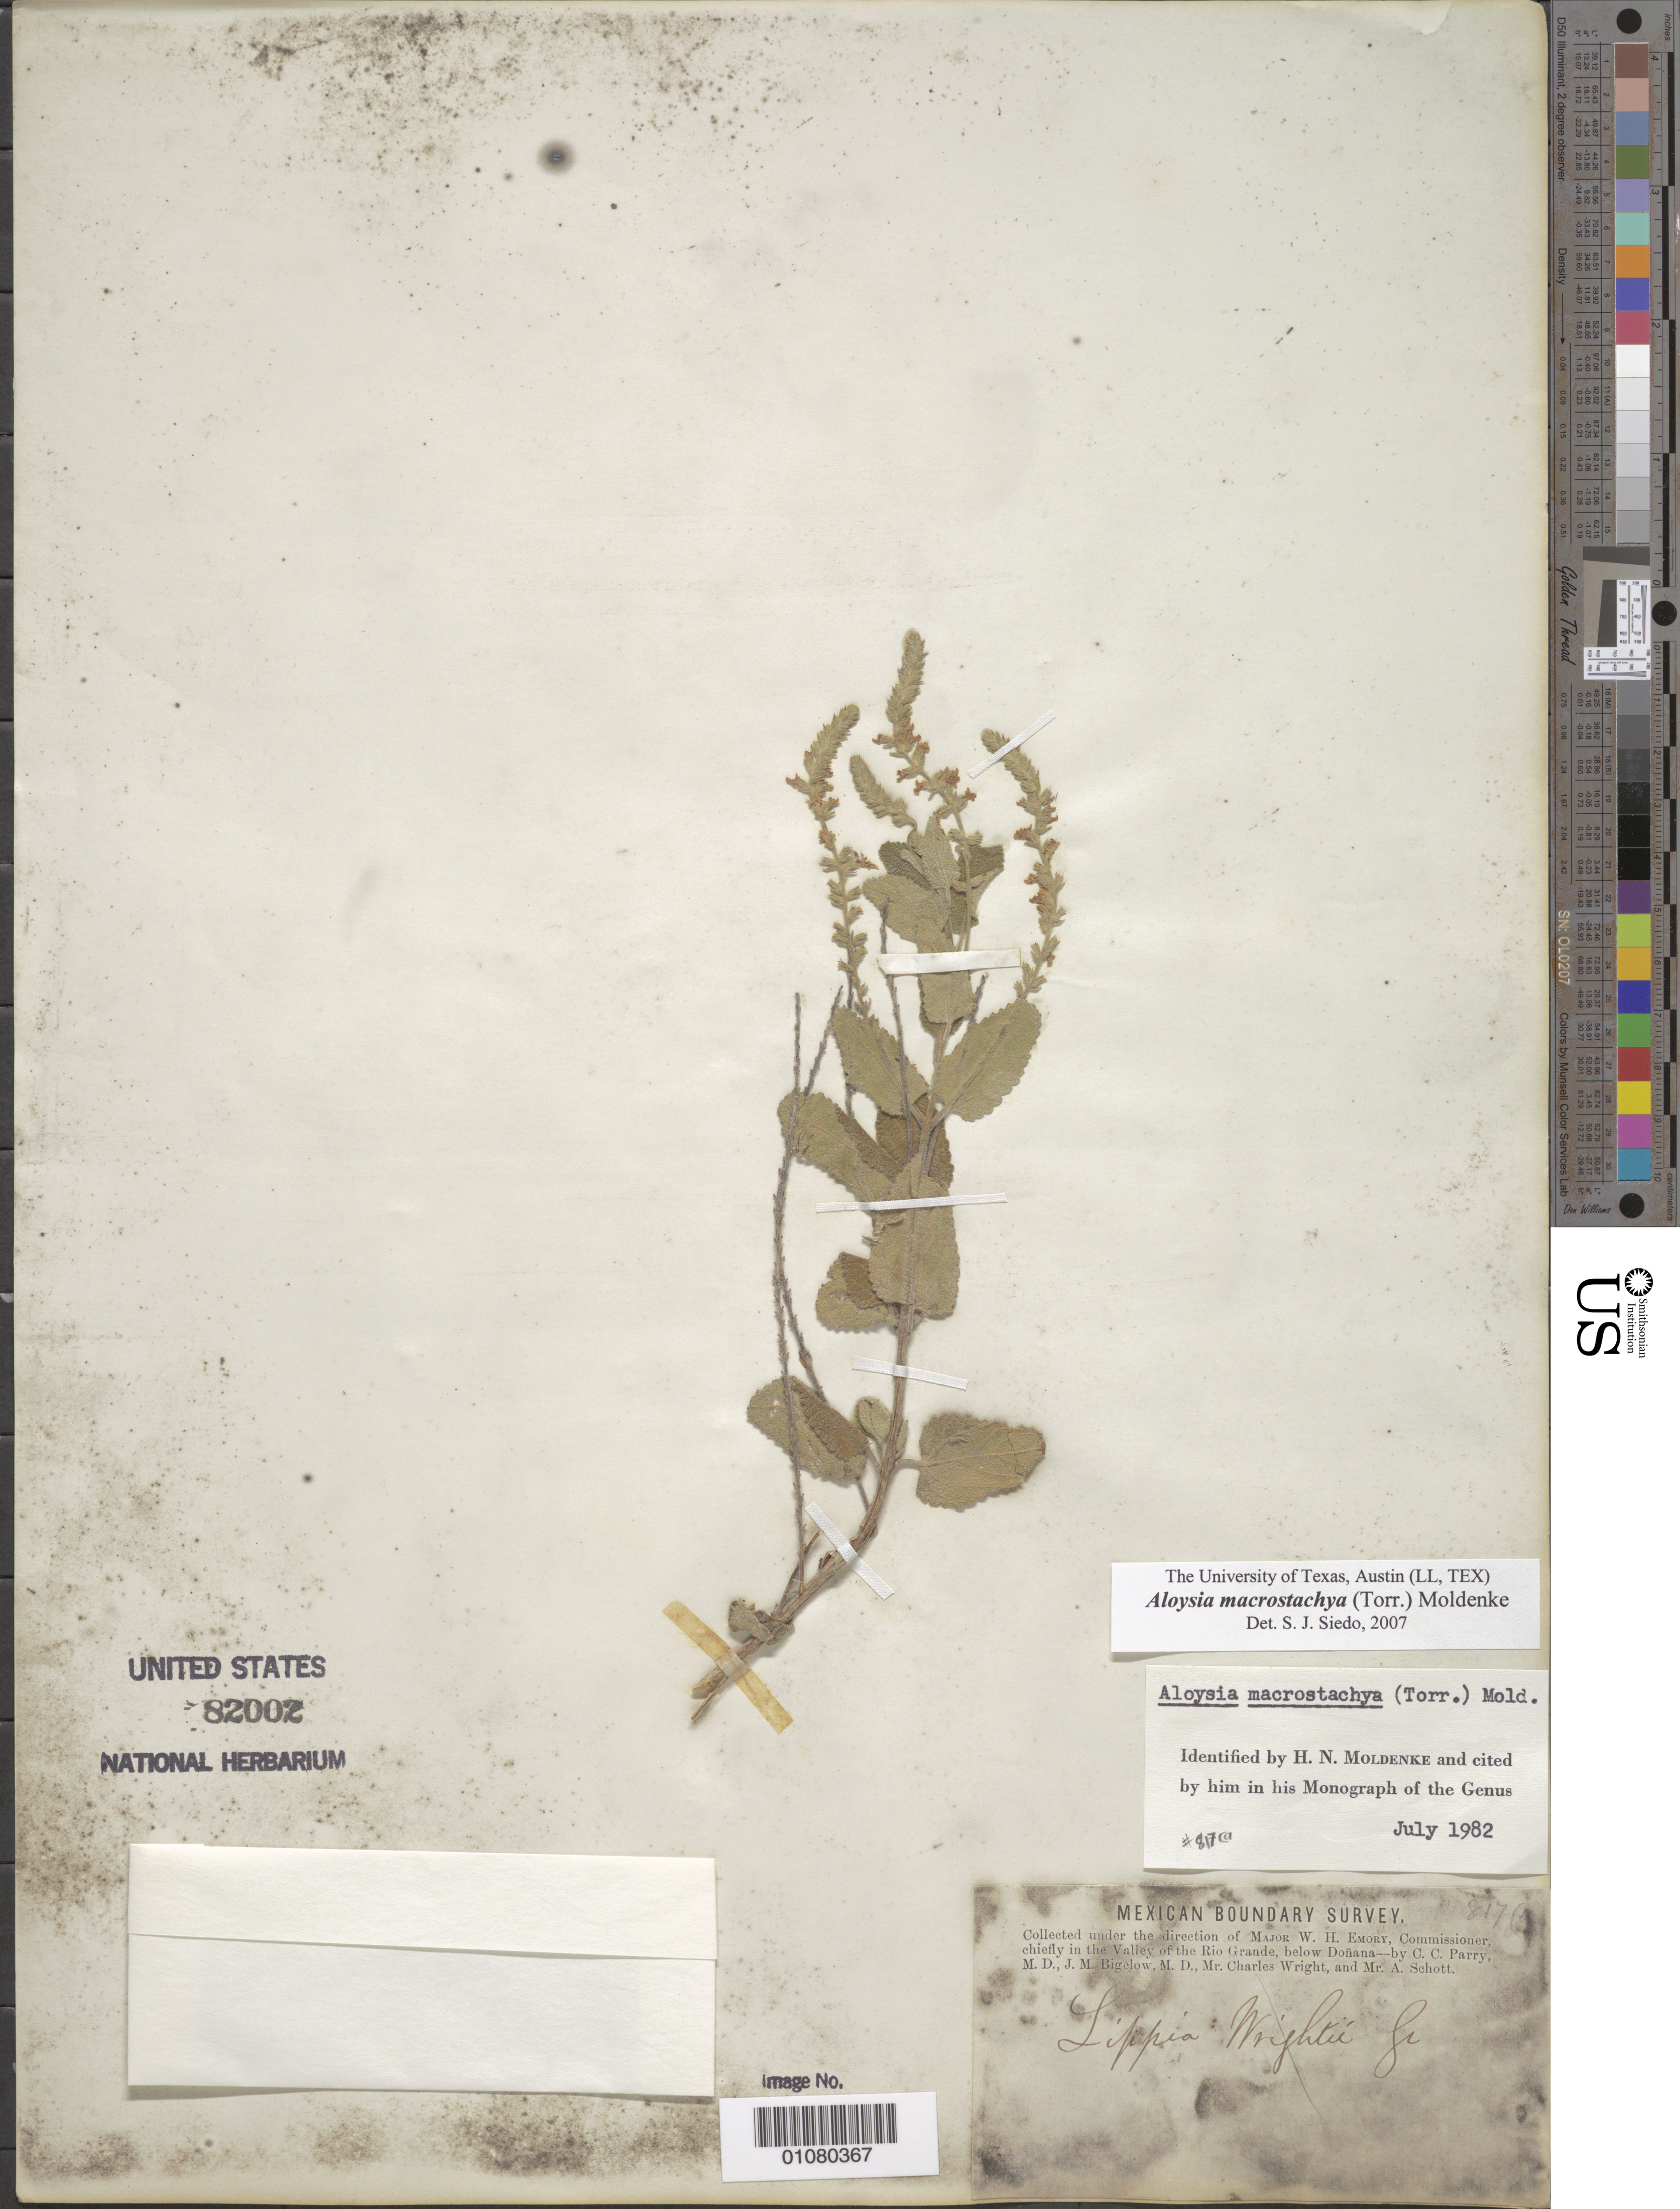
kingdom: Plantae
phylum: Tracheophyta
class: Magnoliopsida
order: Lamiales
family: Verbenaceae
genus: Aloysia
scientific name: Aloysia macrostachya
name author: (Torr.) Moldenke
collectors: C. C. Parry, J. M. Bigelow, C. Wright & A. C. V. Schott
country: Mexico / United States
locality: Valley of the Rio Grande, below Donana.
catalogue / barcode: US 82002